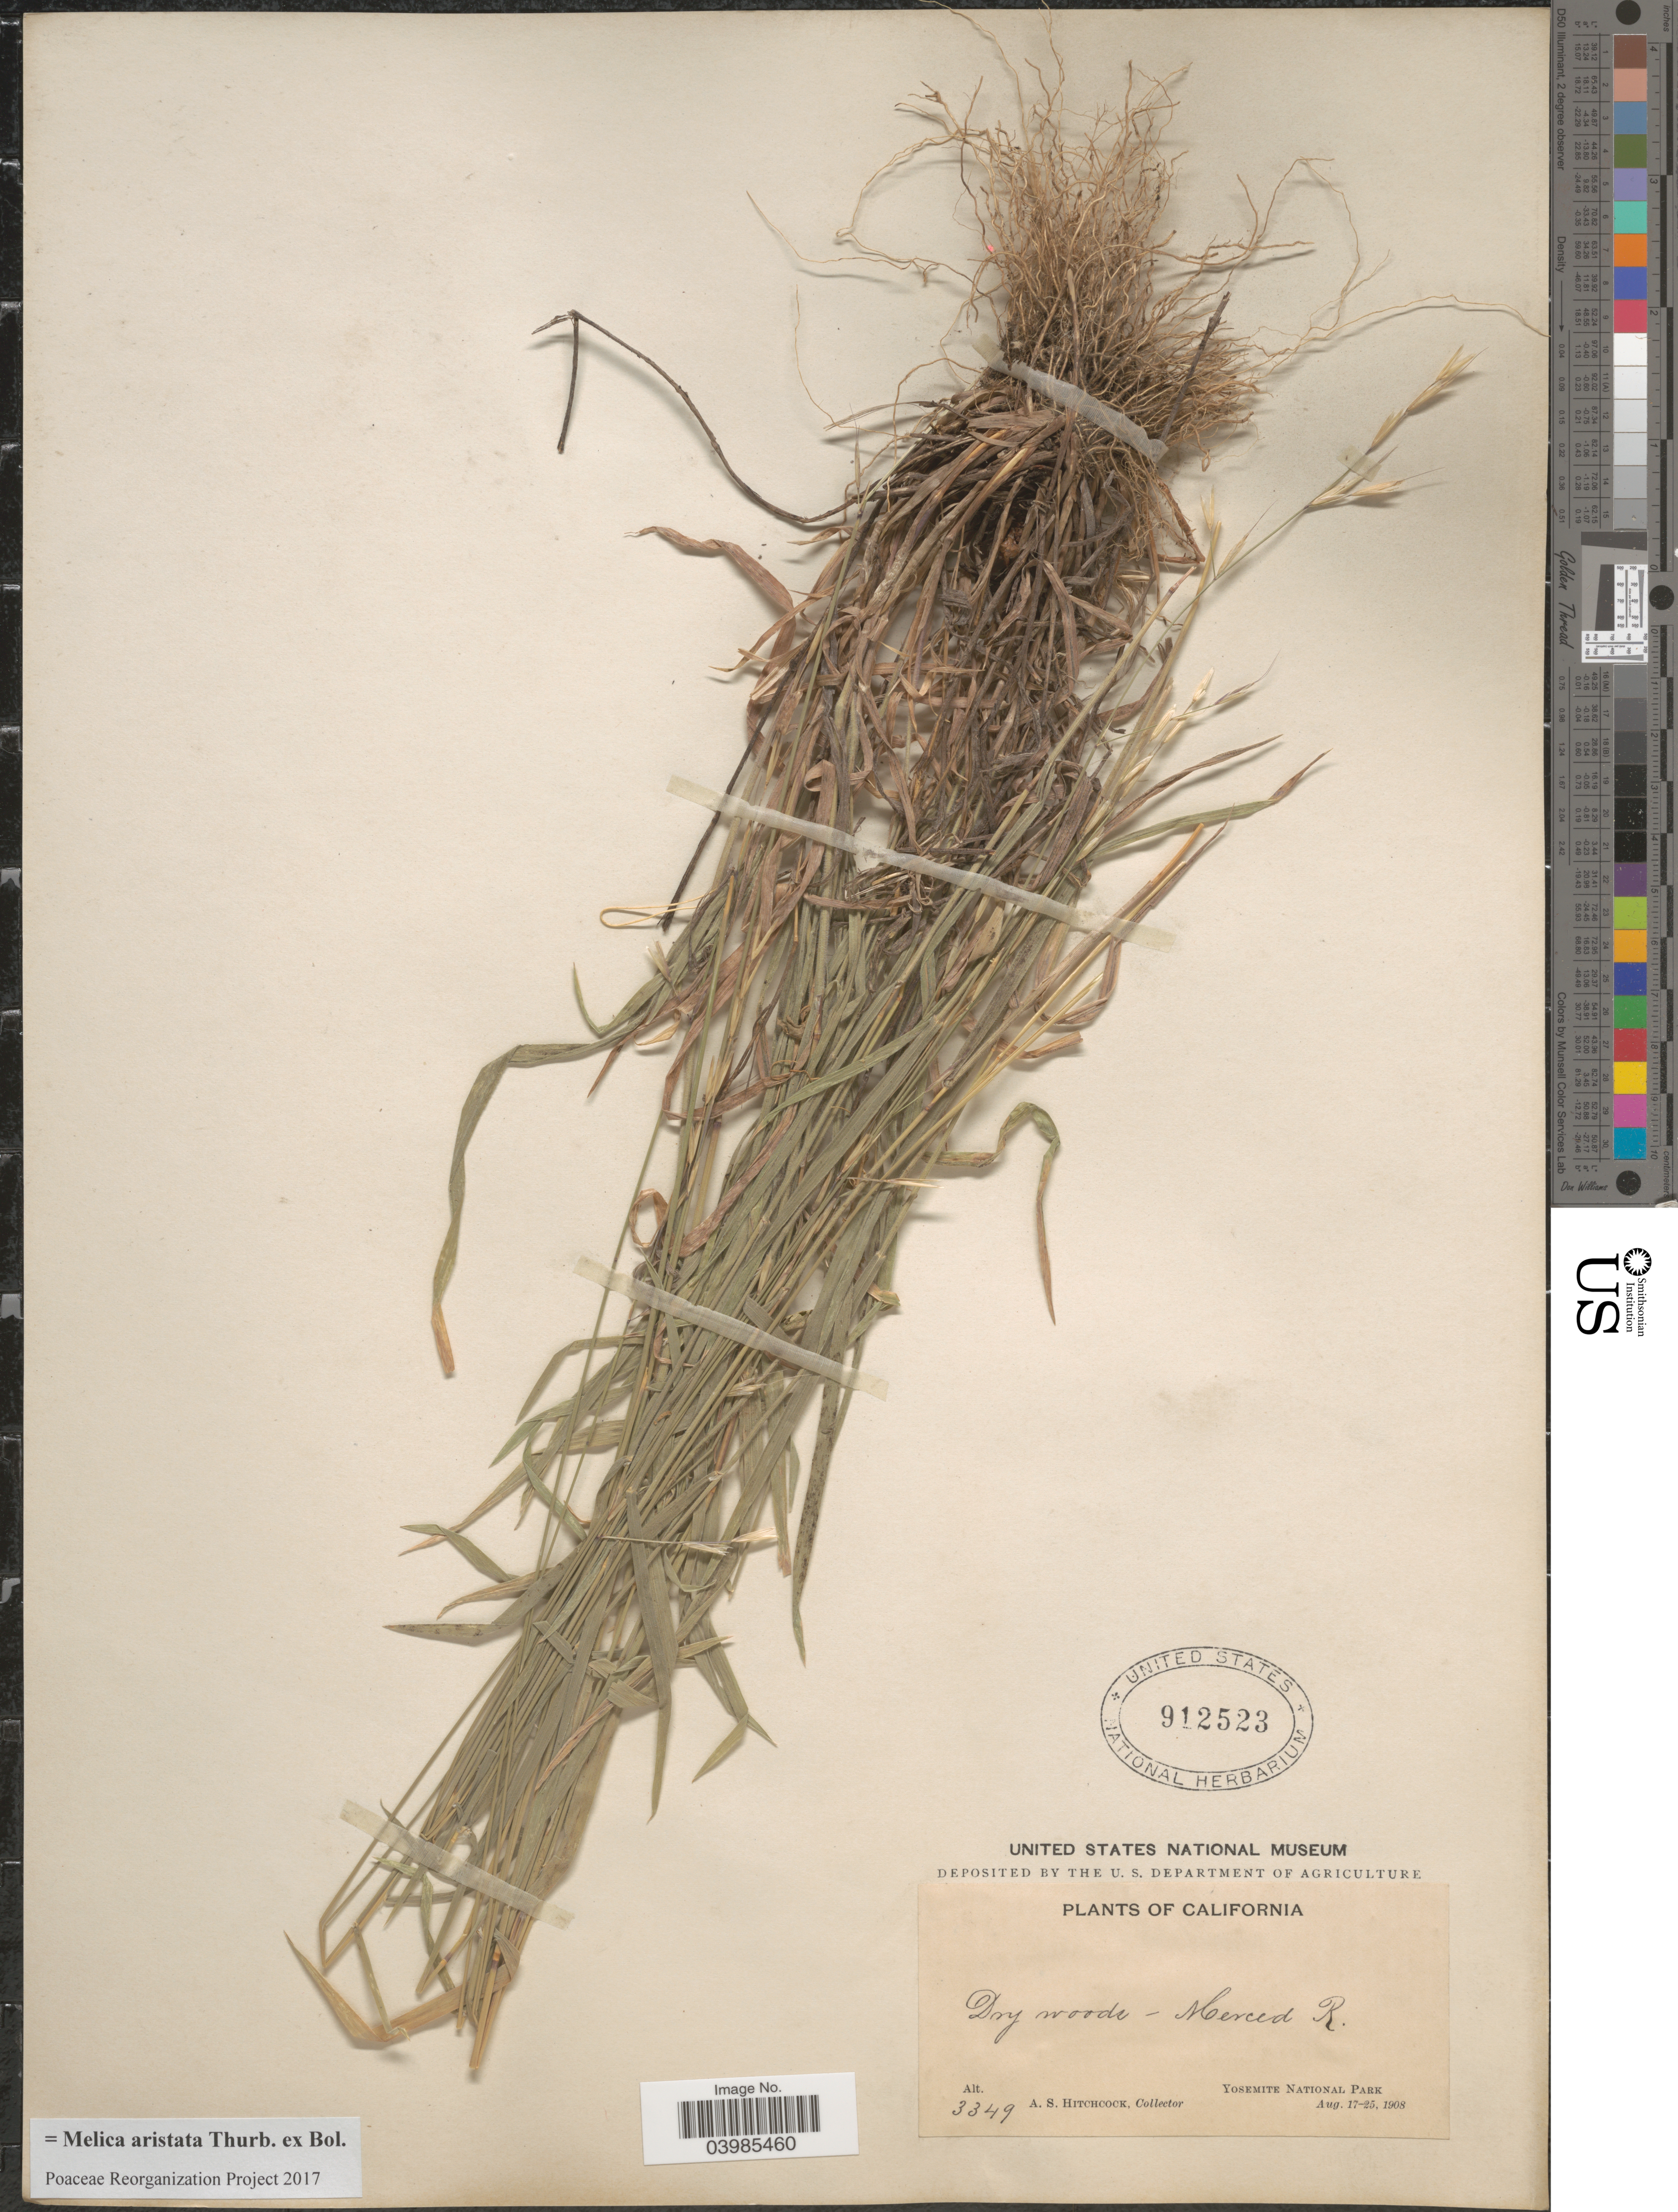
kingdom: Plantae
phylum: Tracheophyta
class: Liliopsida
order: Poales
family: Poaceae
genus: Melica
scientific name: Melica aristata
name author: Thurb. ex Bol.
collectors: A. S. Hitchcock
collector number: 3349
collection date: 1908-08-17/1908-08-25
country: United States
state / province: California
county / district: Mariposa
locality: Dry woods- Merced R. Yosemite National Park.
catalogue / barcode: US 912523